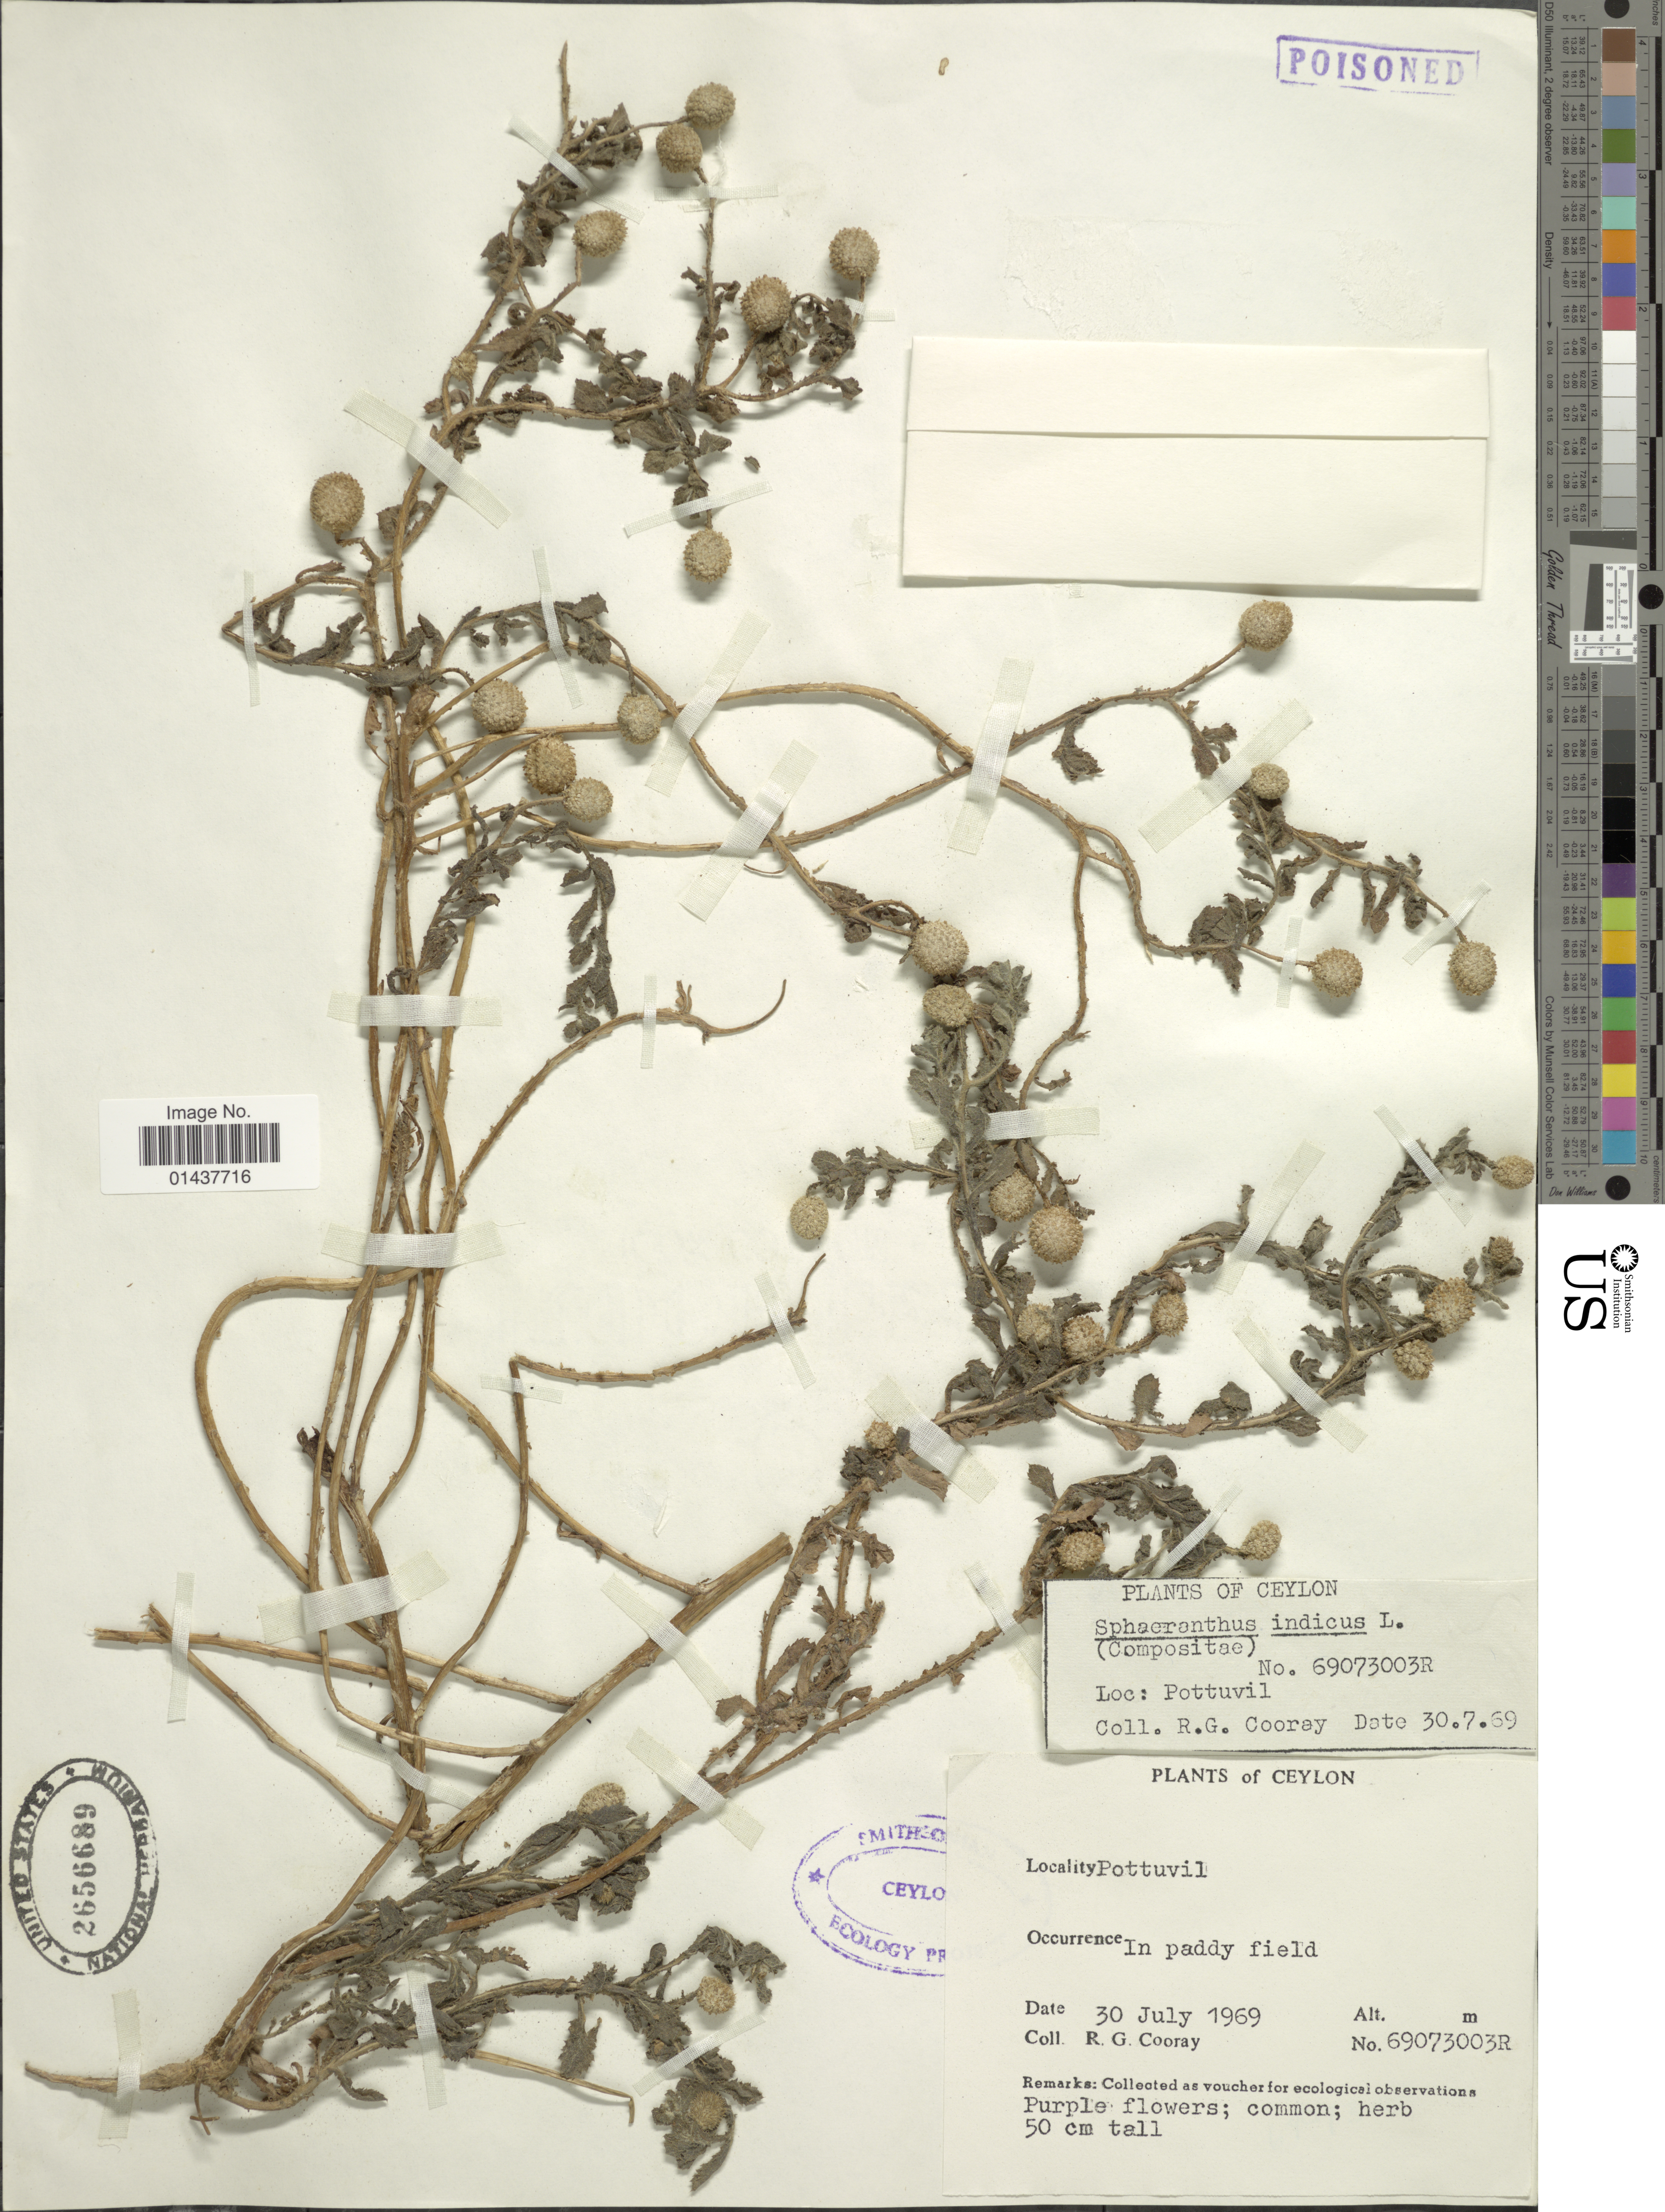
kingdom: Plantae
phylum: Tracheophyta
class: Magnoliopsida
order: Asterales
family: Asteraceae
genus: Sphaeranthus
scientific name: Sphaeranthus indicus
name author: L.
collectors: R. Cooray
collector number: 69073003R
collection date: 1969-07-30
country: Sri Lanka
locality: Ceylon, Pottuvil, In paddy field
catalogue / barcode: US 2656689